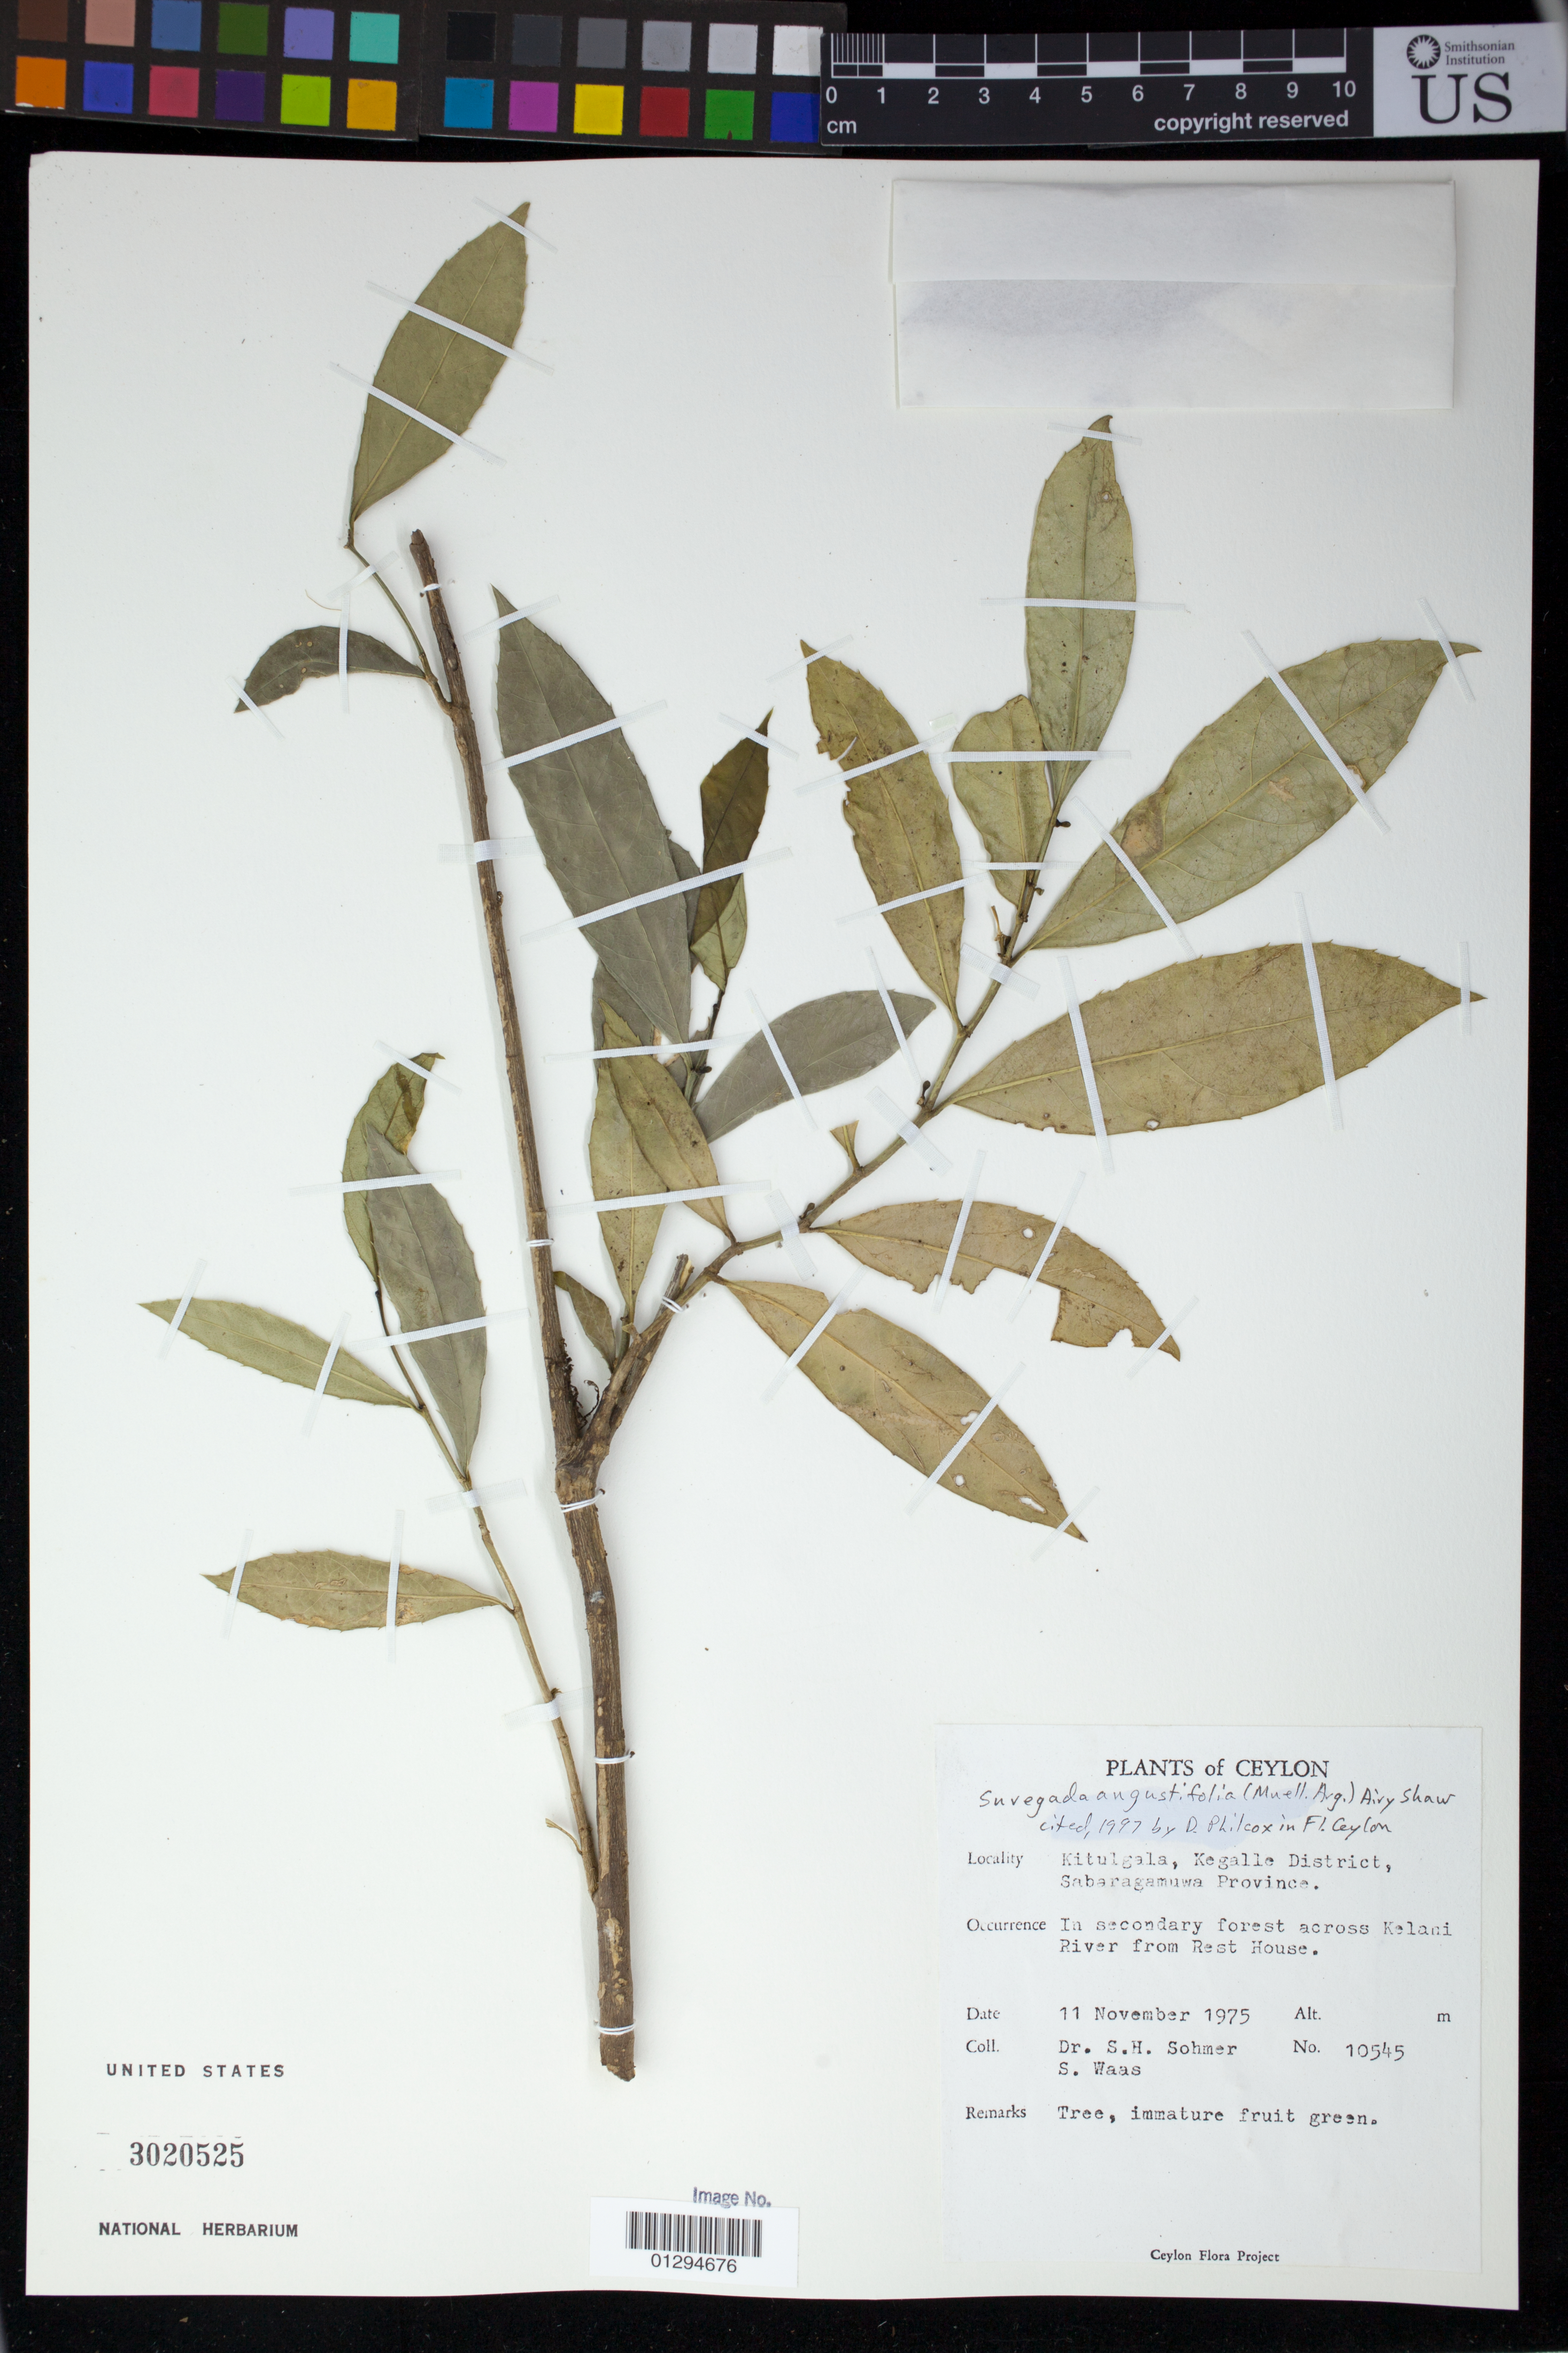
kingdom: Plantae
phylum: Tracheophyta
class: Magnoliopsida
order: Malpighiales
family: Euphorbiaceae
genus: Suregada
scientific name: Suregada angustifolia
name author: Müll. Arg.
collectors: S. H. Sohmer & S. Waas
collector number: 10545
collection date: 1975-11-11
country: Sri Lanka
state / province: Sabaragamuwa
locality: Kitulgala, Kegalle District. In secondary forest across Kelani River from Rest House.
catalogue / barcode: US 3020525